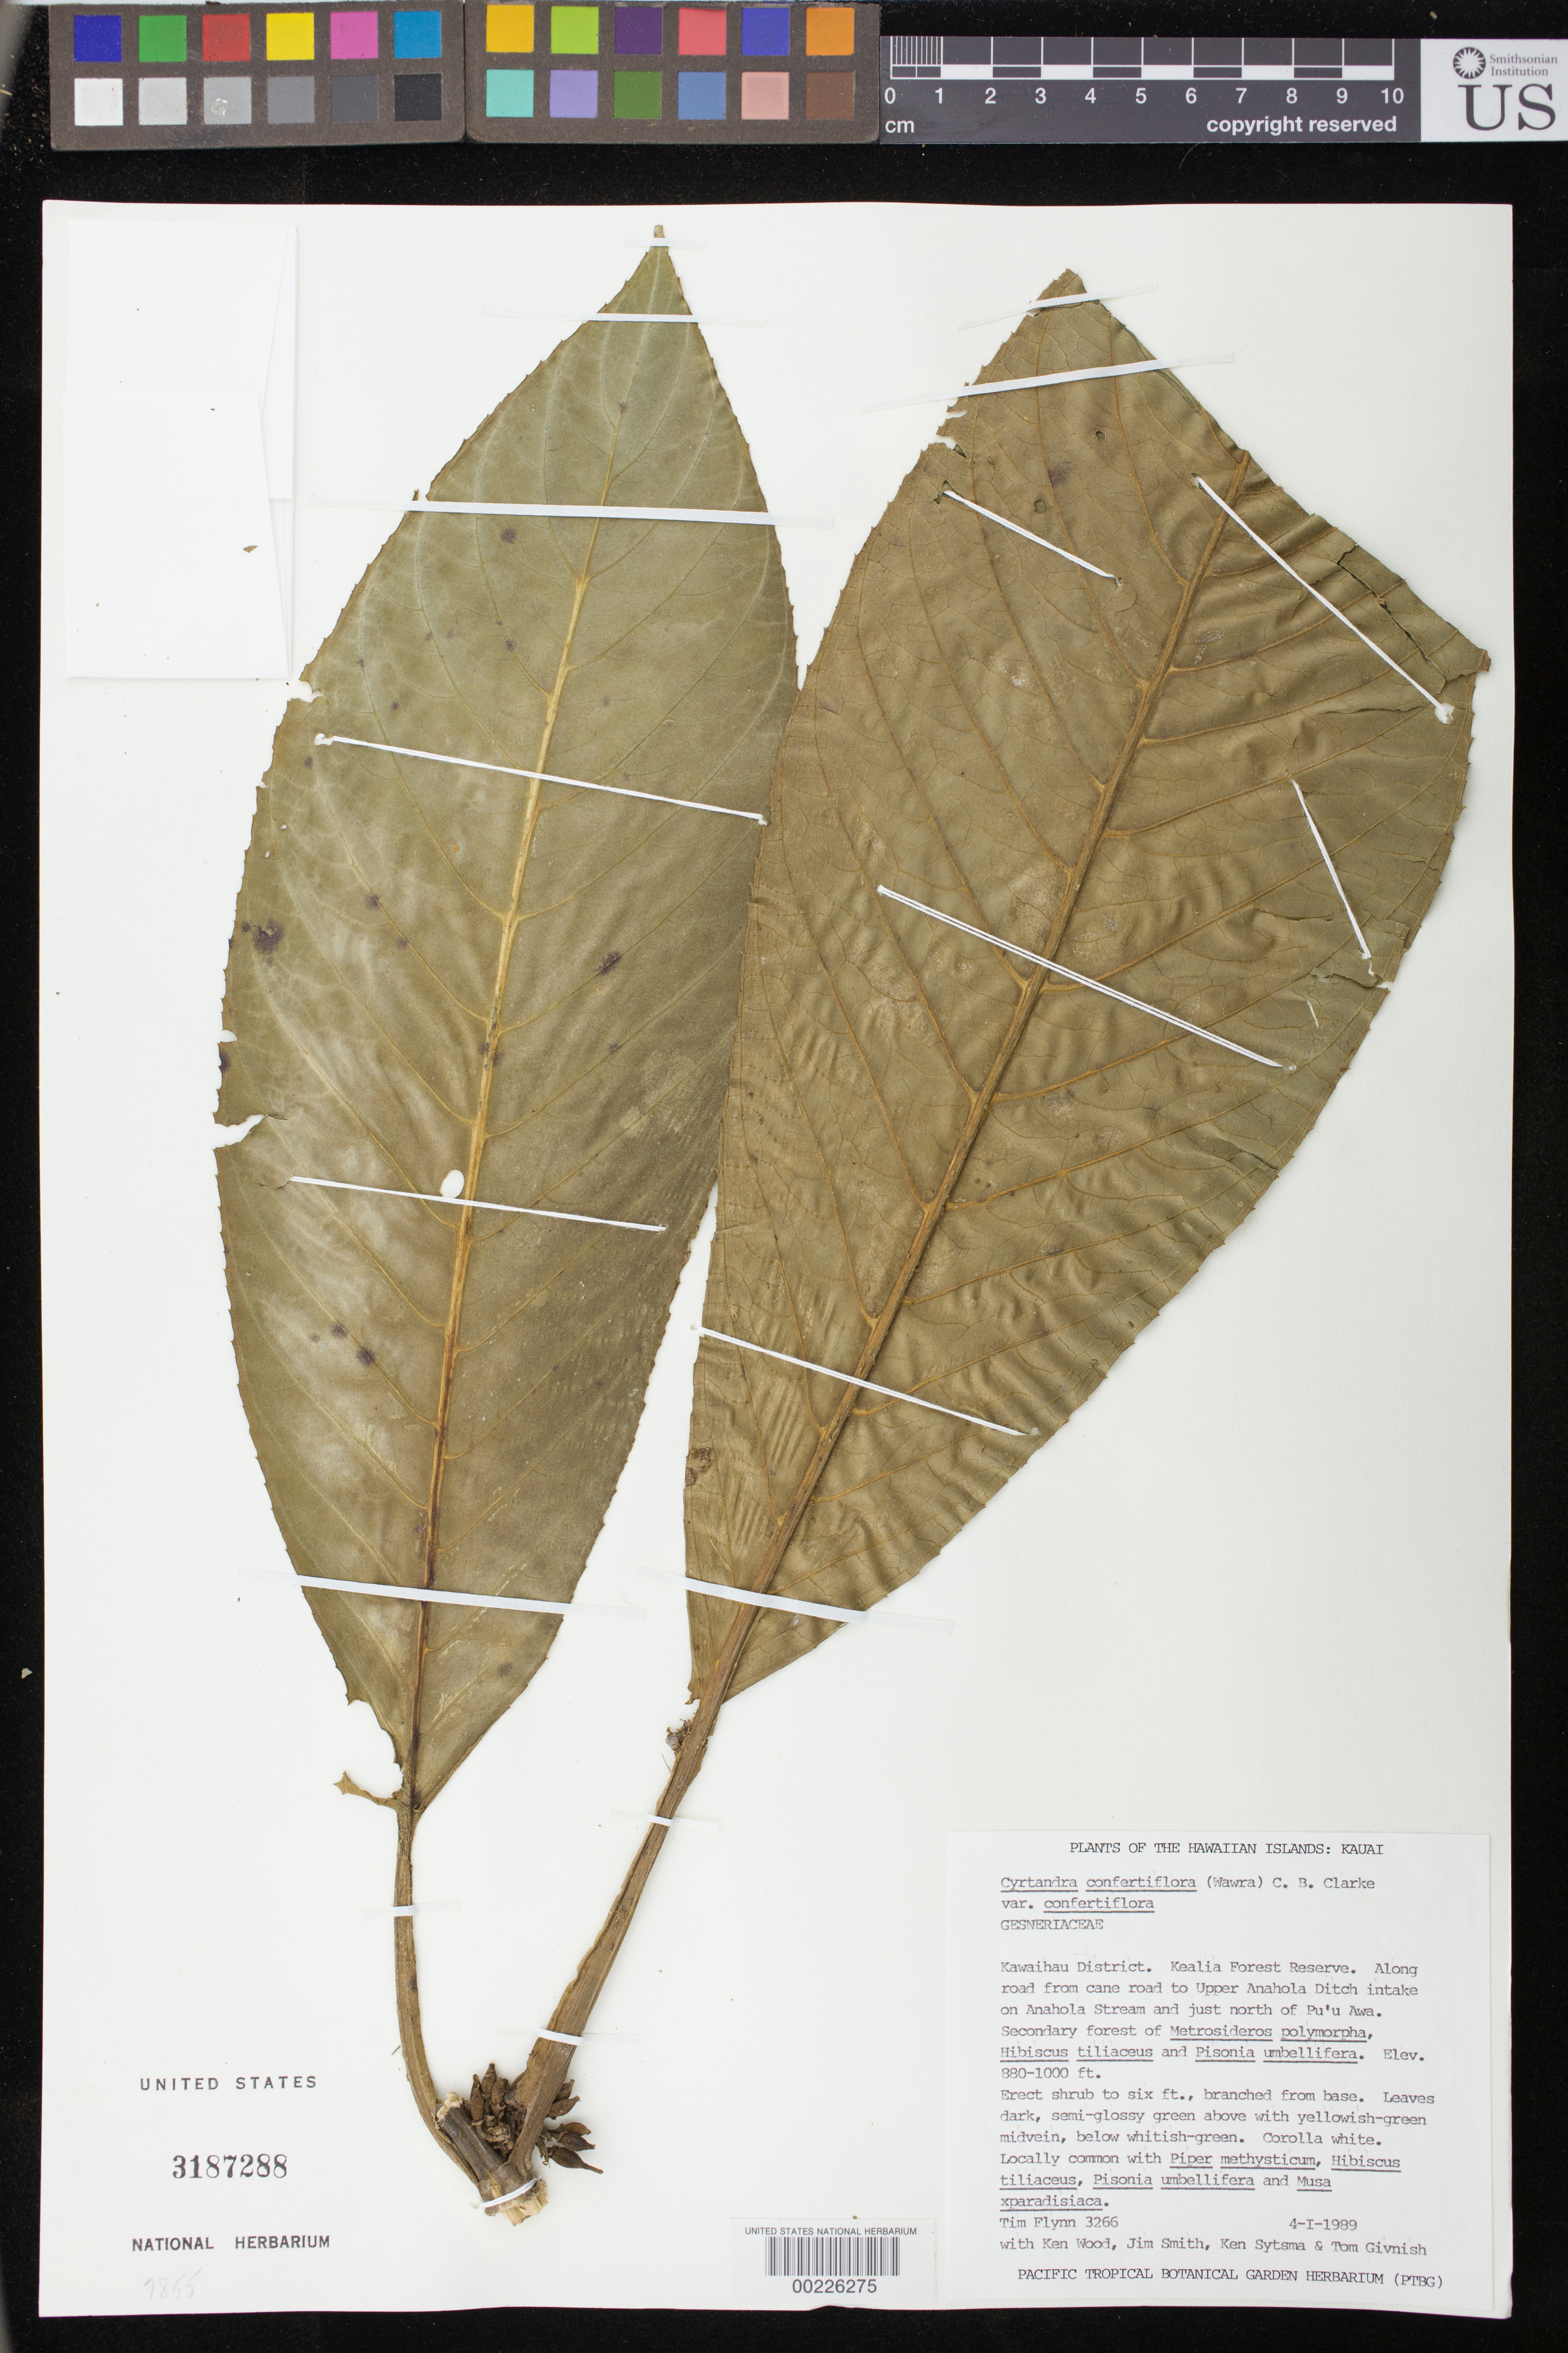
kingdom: Plantae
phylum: Tracheophyta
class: Magnoliopsida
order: Lamiales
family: Gesneriaceae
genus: Cyrtandra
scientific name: Cyrtandra confertiflora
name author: (Wawra) C.B. Clarke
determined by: Wagner, W. L., (BOT), Smithsonian Institution - National Museum of Natural History (UNITED STATES)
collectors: T. W. Flynn & et al.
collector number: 3266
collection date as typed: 04 Jan 1989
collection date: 1989-01-04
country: United States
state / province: Hawaii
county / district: Kauai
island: Kaua'i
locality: Kawaihau Dist, Kealia forest reserve, along rd from cane rd to upper Anahola ditch intake on Anahola stream & N of Pu'u awa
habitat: Secondary forest of metrosideros .., hibiscus .., & pisonia ..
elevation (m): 268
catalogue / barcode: US 3187288